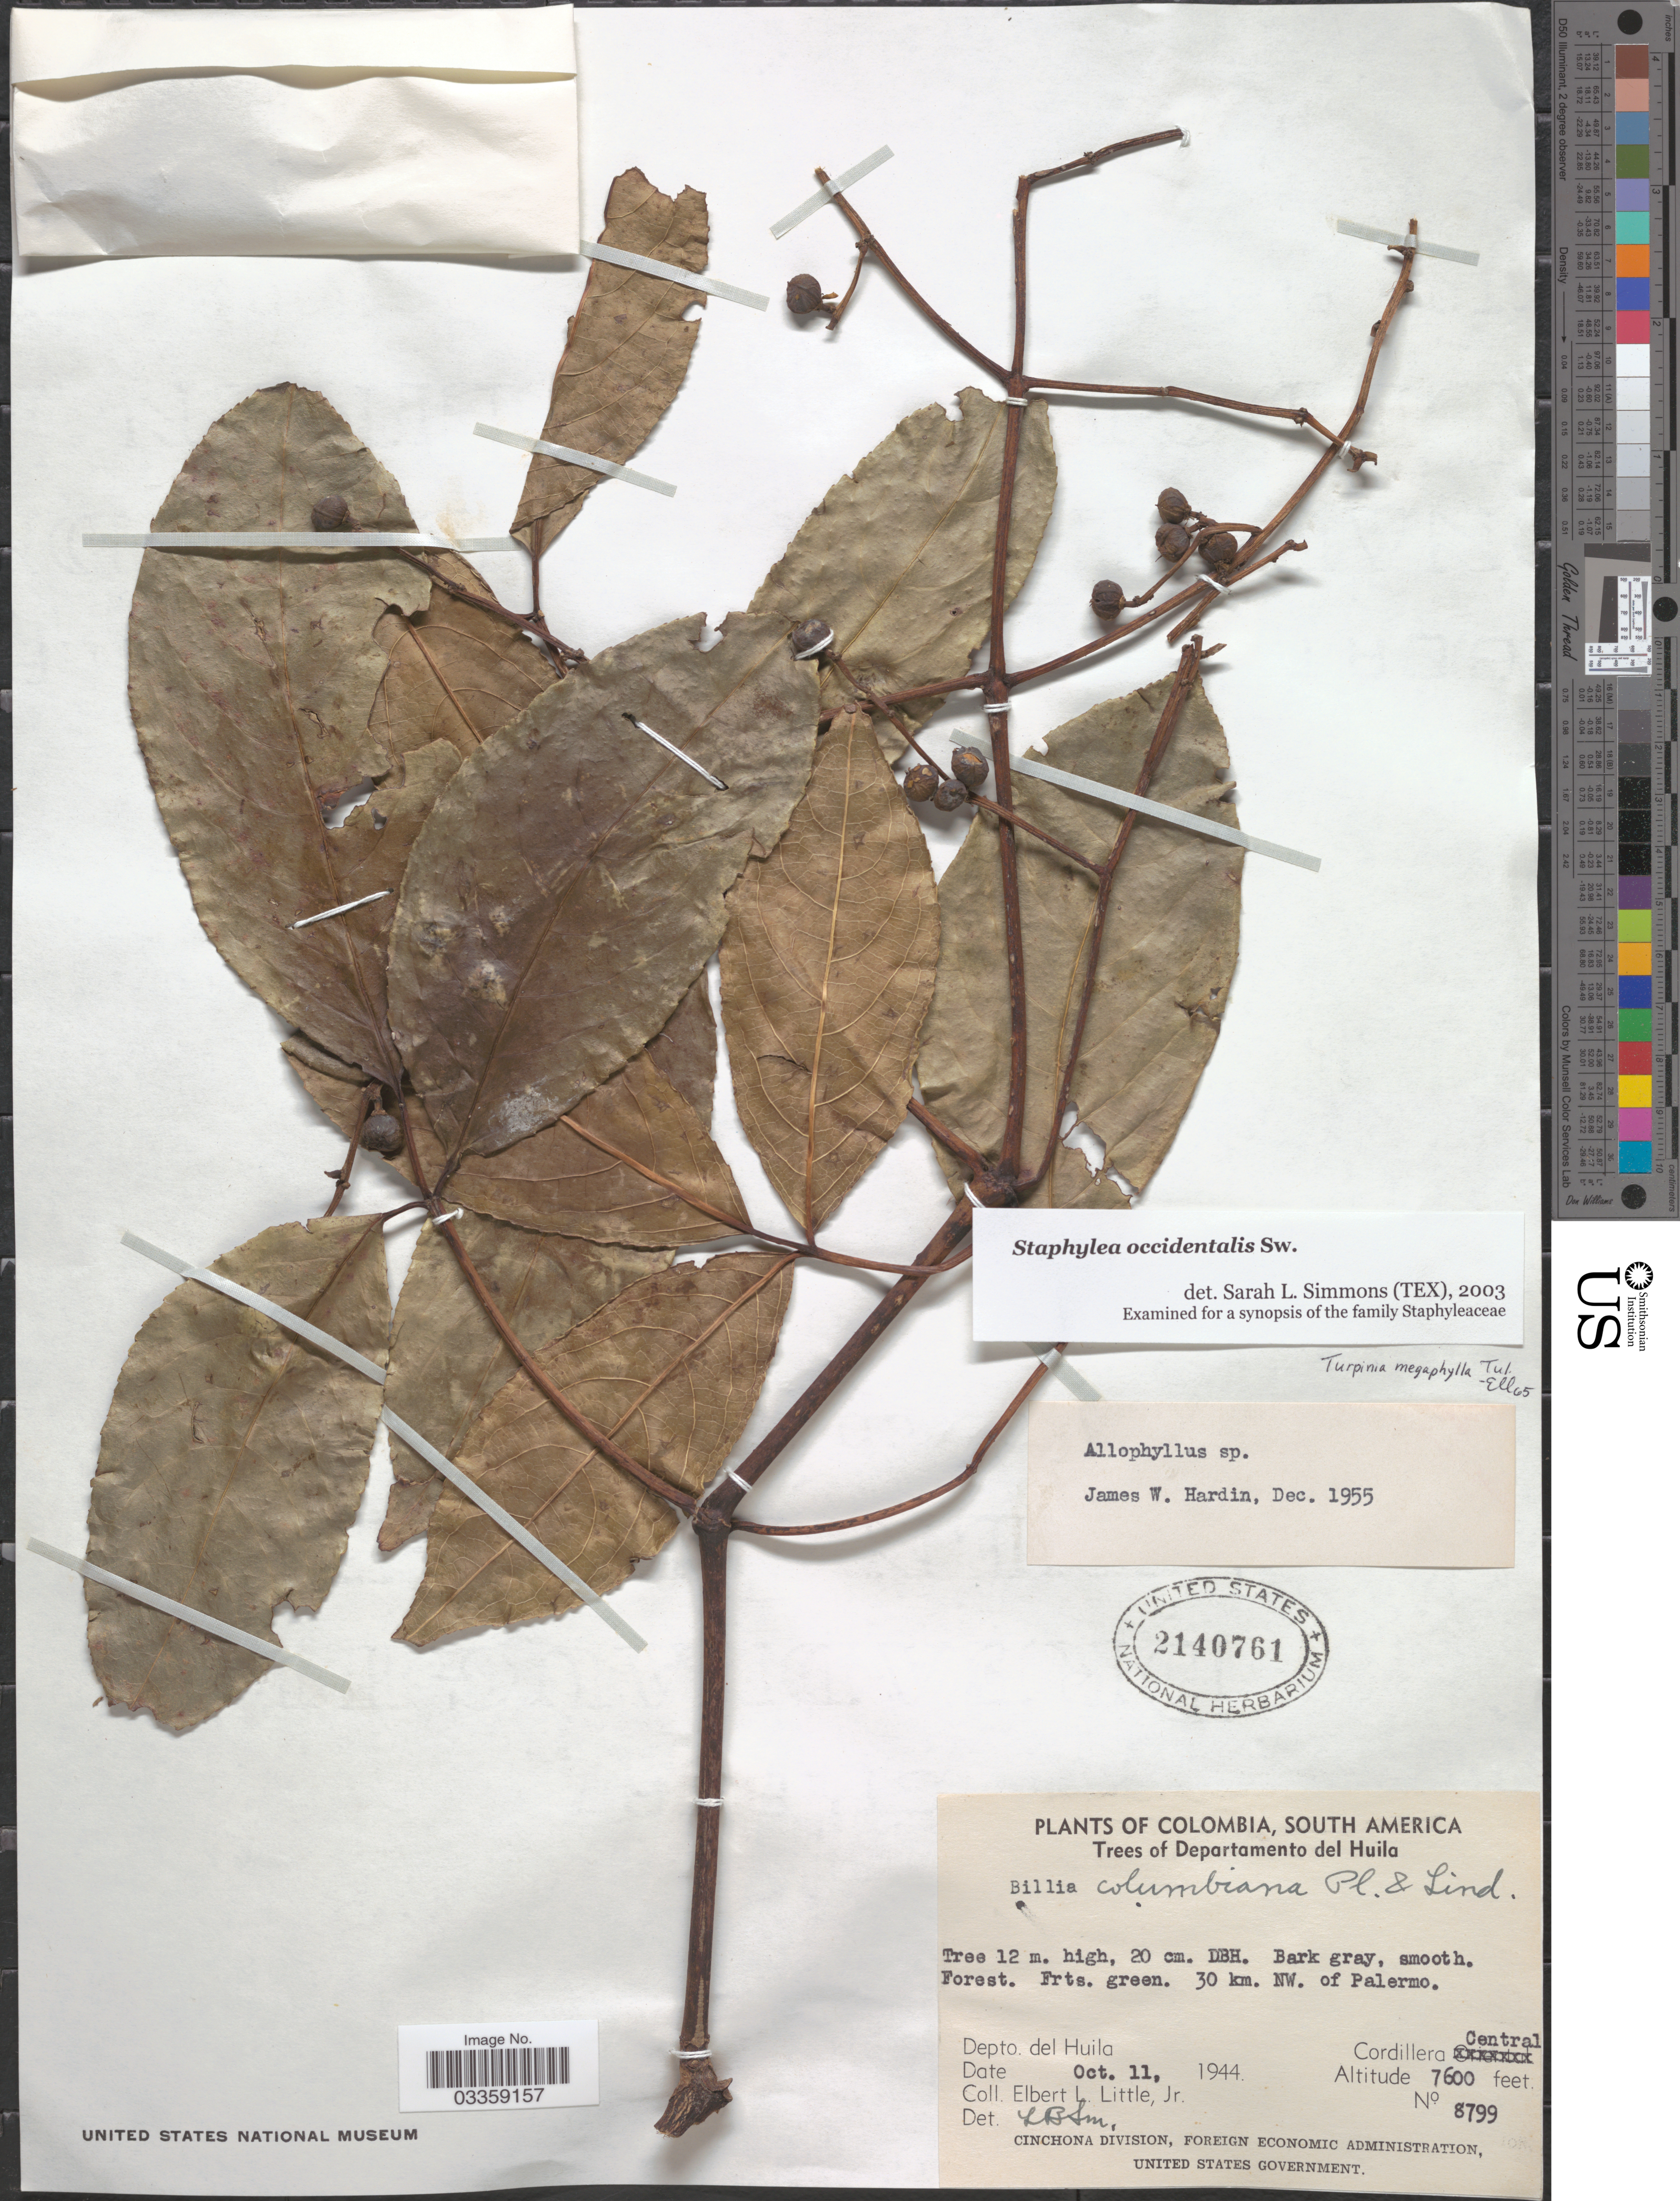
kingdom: Plantae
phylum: Tracheophyta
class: Magnoliopsida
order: Crossosomatales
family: Staphyleaceae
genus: Turpinia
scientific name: Turpinia occidentalis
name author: (Sw.) G. Don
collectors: E. L. Little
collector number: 8799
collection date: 1944-10-11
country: Colombia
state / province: Huila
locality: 30 km. NW. of Palermo. Depto. del Huila, Cordillera Central.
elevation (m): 2316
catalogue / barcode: US 2140761